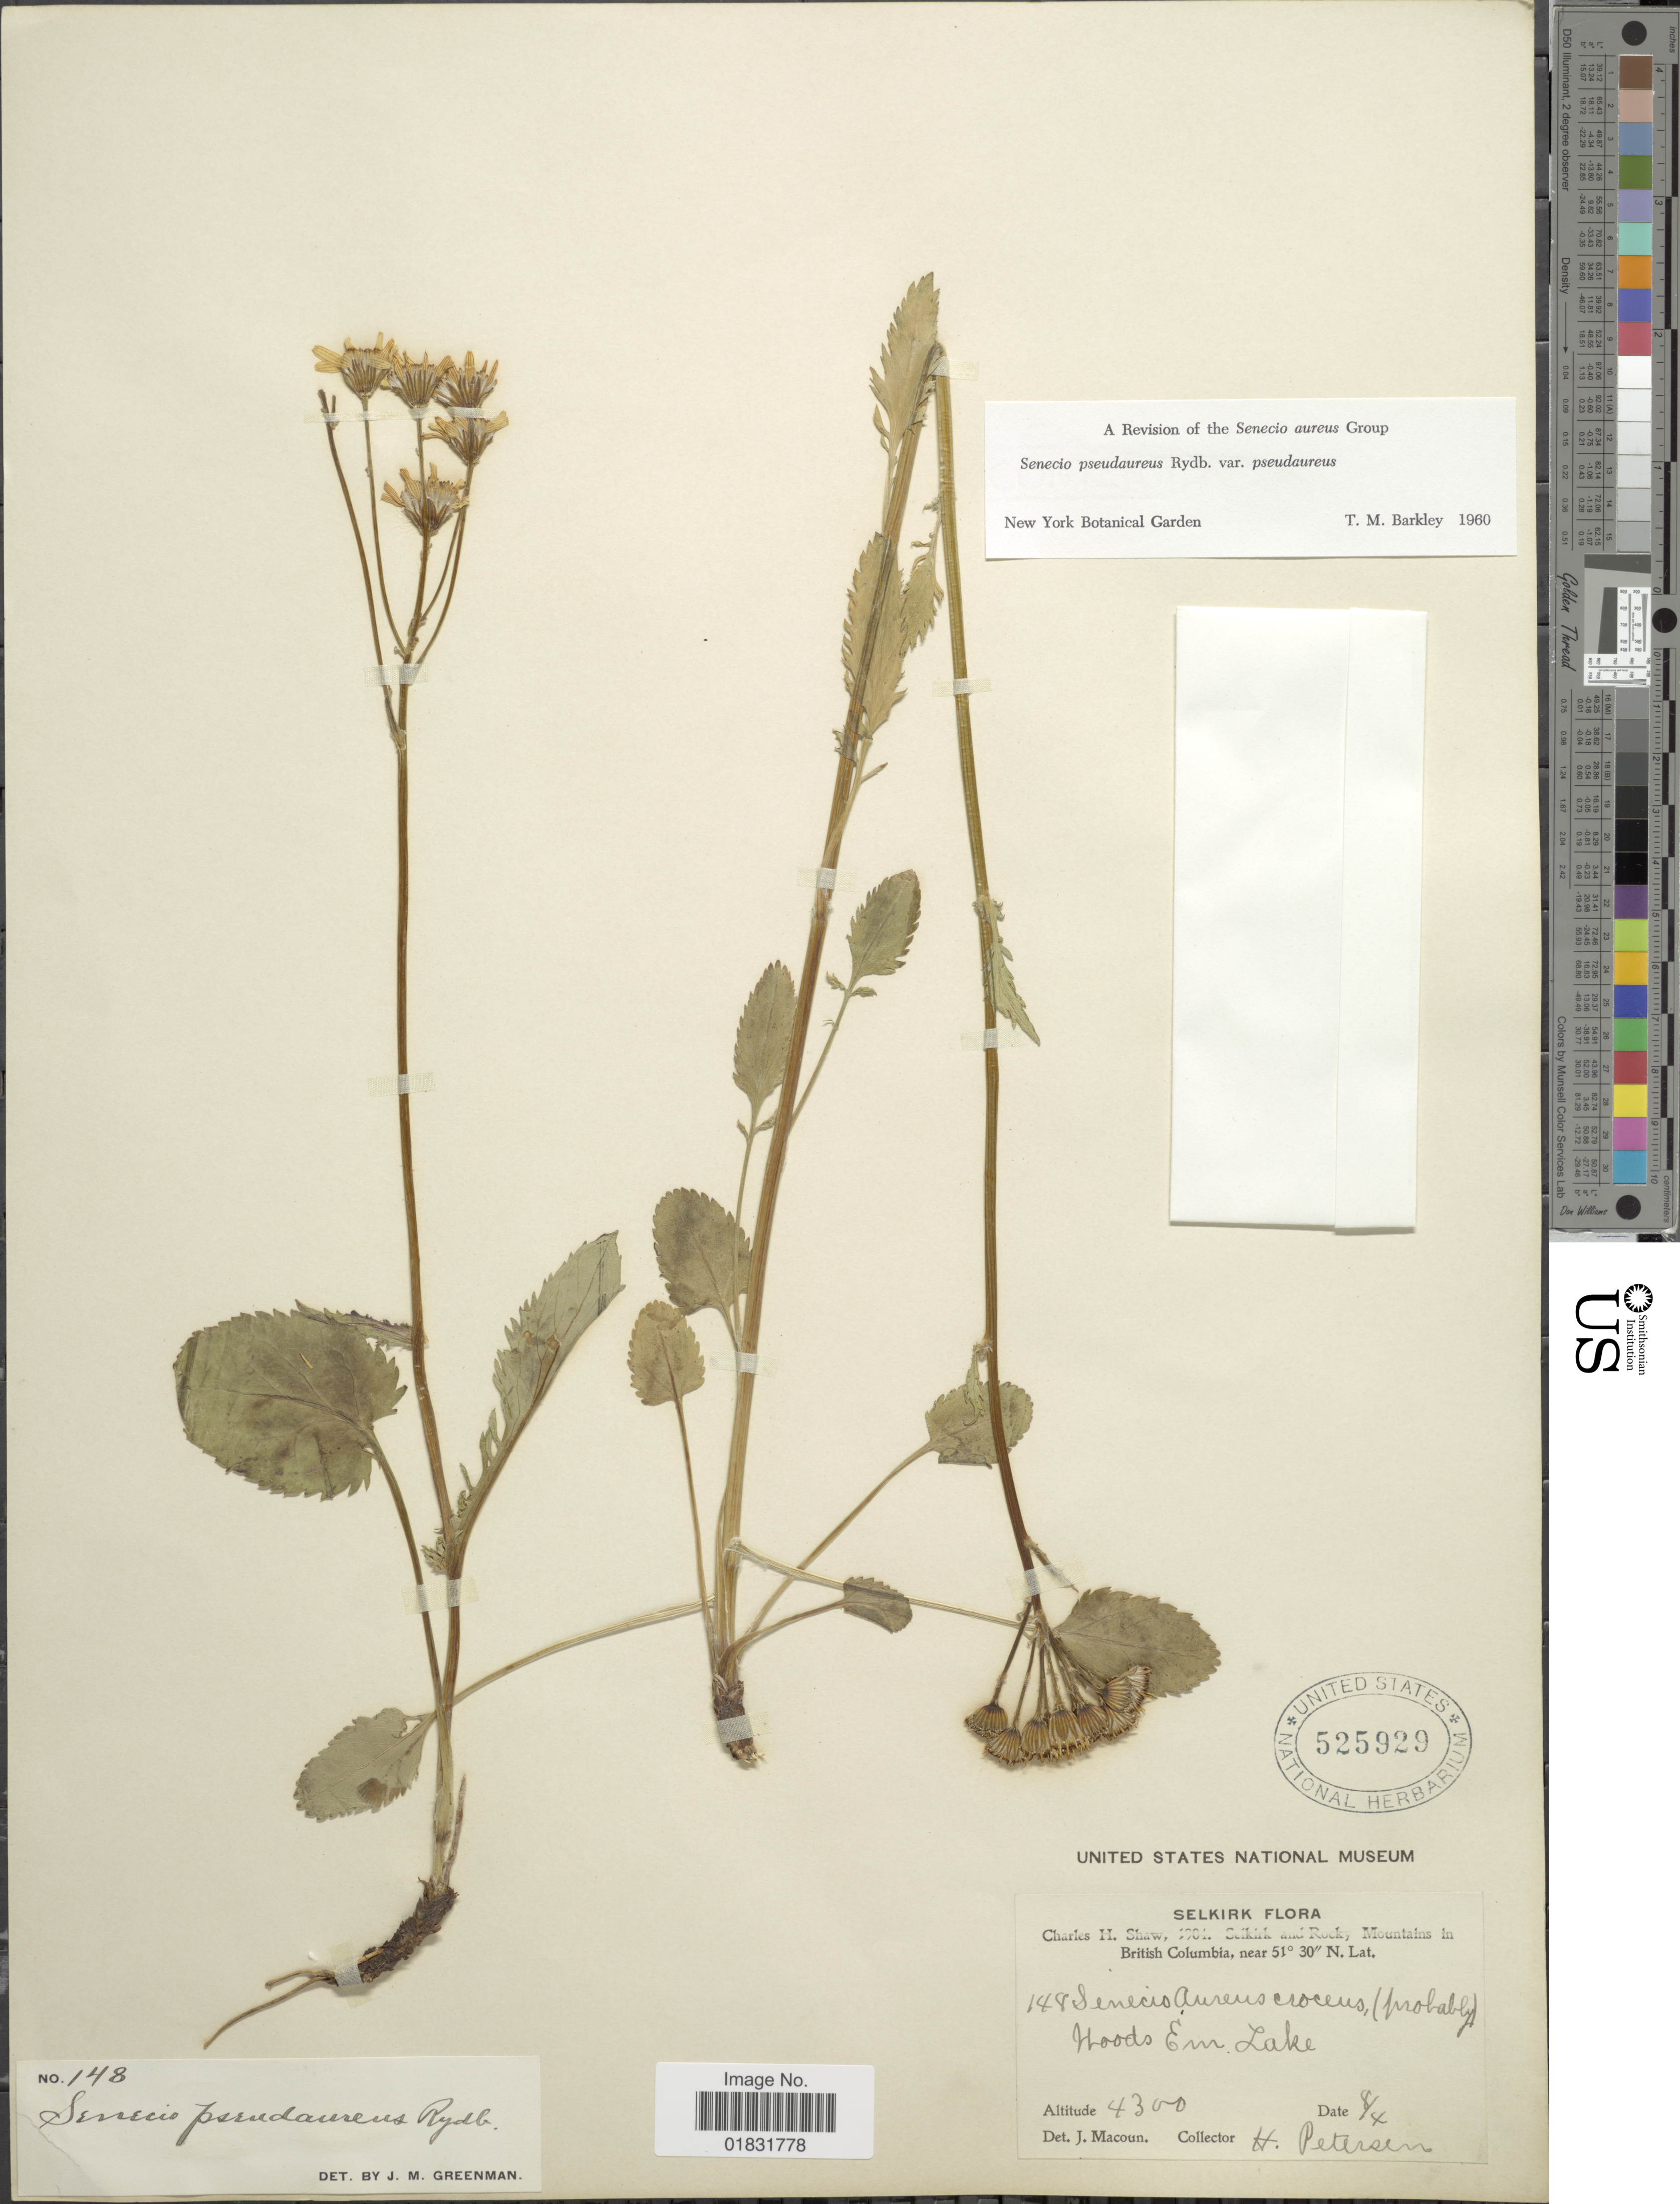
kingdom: Plantae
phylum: Tracheophyta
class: Magnoliopsida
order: Asterales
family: Asteraceae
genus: Packera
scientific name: Packera pseudaurea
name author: (Rydb.) W.A. Weber & Á. Löve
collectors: H. Petersen & C. H. Shaw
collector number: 148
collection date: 1901-04-08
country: Canada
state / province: British Columbia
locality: Selkirk and Rocky Mountains, Woods Em Lake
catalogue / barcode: US 525929